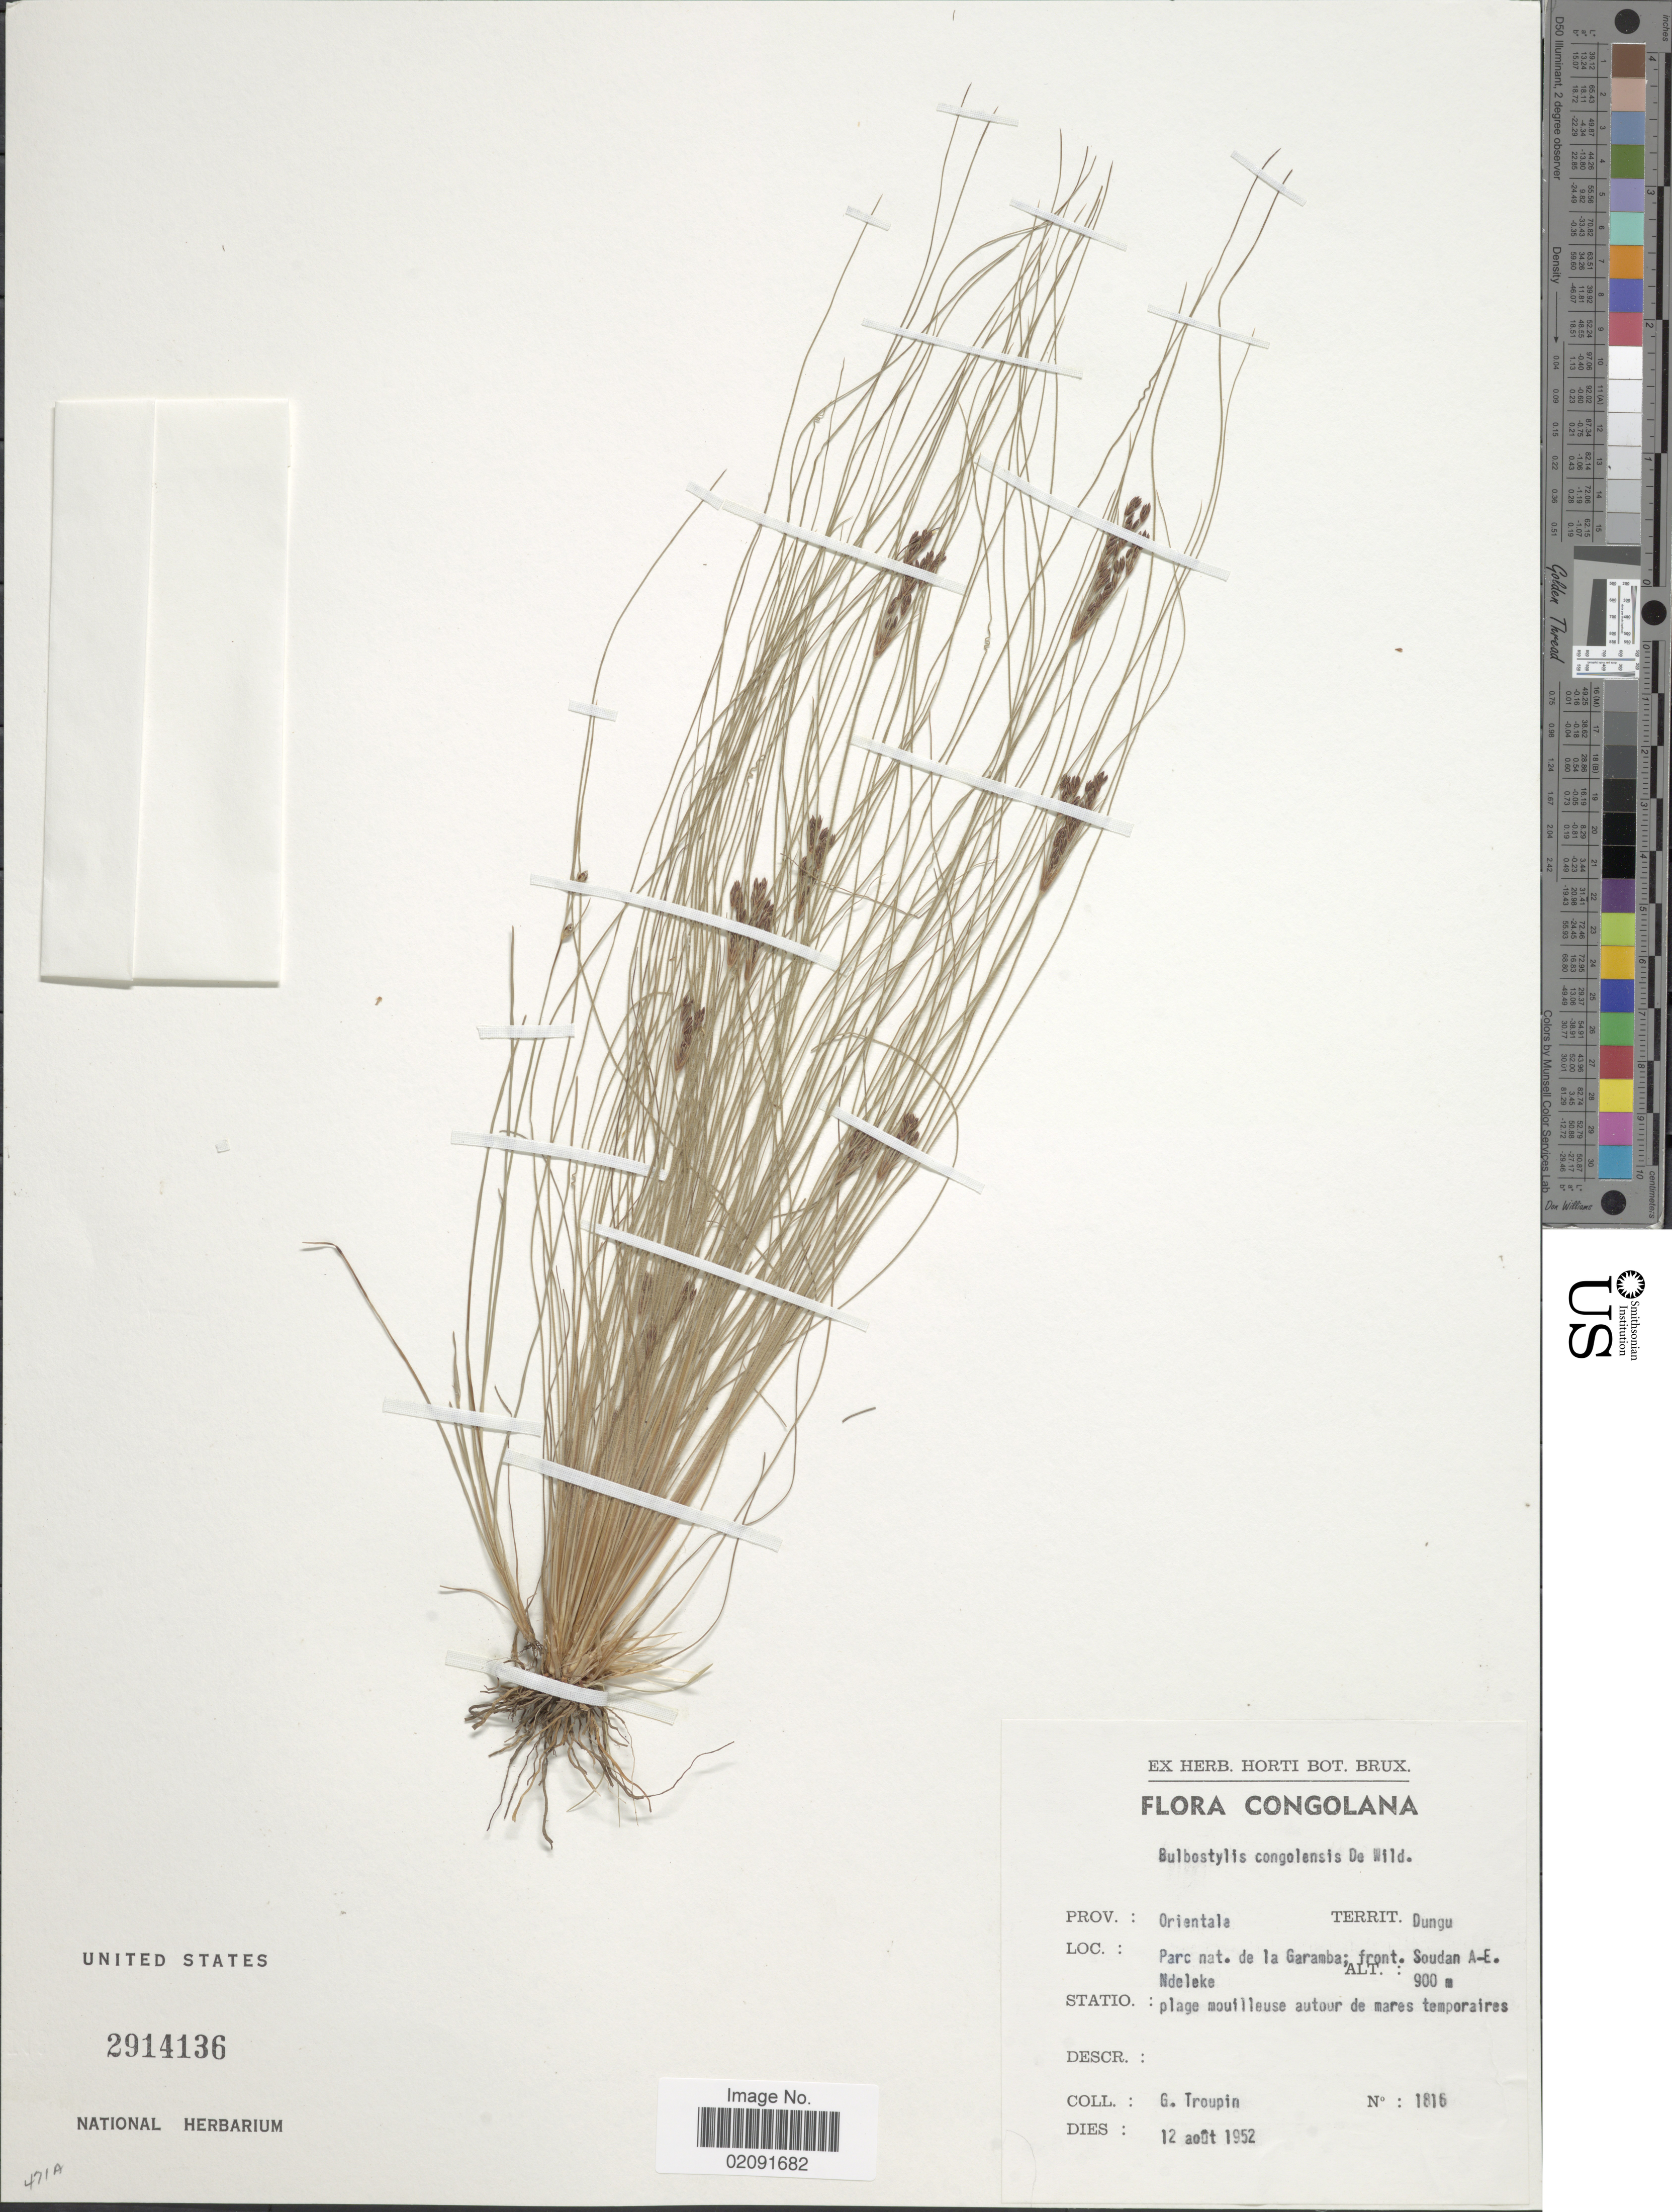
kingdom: Plantae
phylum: Tracheophyta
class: Liliopsida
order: Poales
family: Cyperaceae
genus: Bulbostylis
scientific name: Bulbostylis congolensis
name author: De Wild.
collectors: G. Troupin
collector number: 1816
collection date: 1952-08-12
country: Congo, Democratic Republic of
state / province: Haut-Uele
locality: Territ. Dungu. Parc nat. de la Garamba; front. Soudan A-E. Ndeleke.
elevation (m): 900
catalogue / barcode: US 2914136